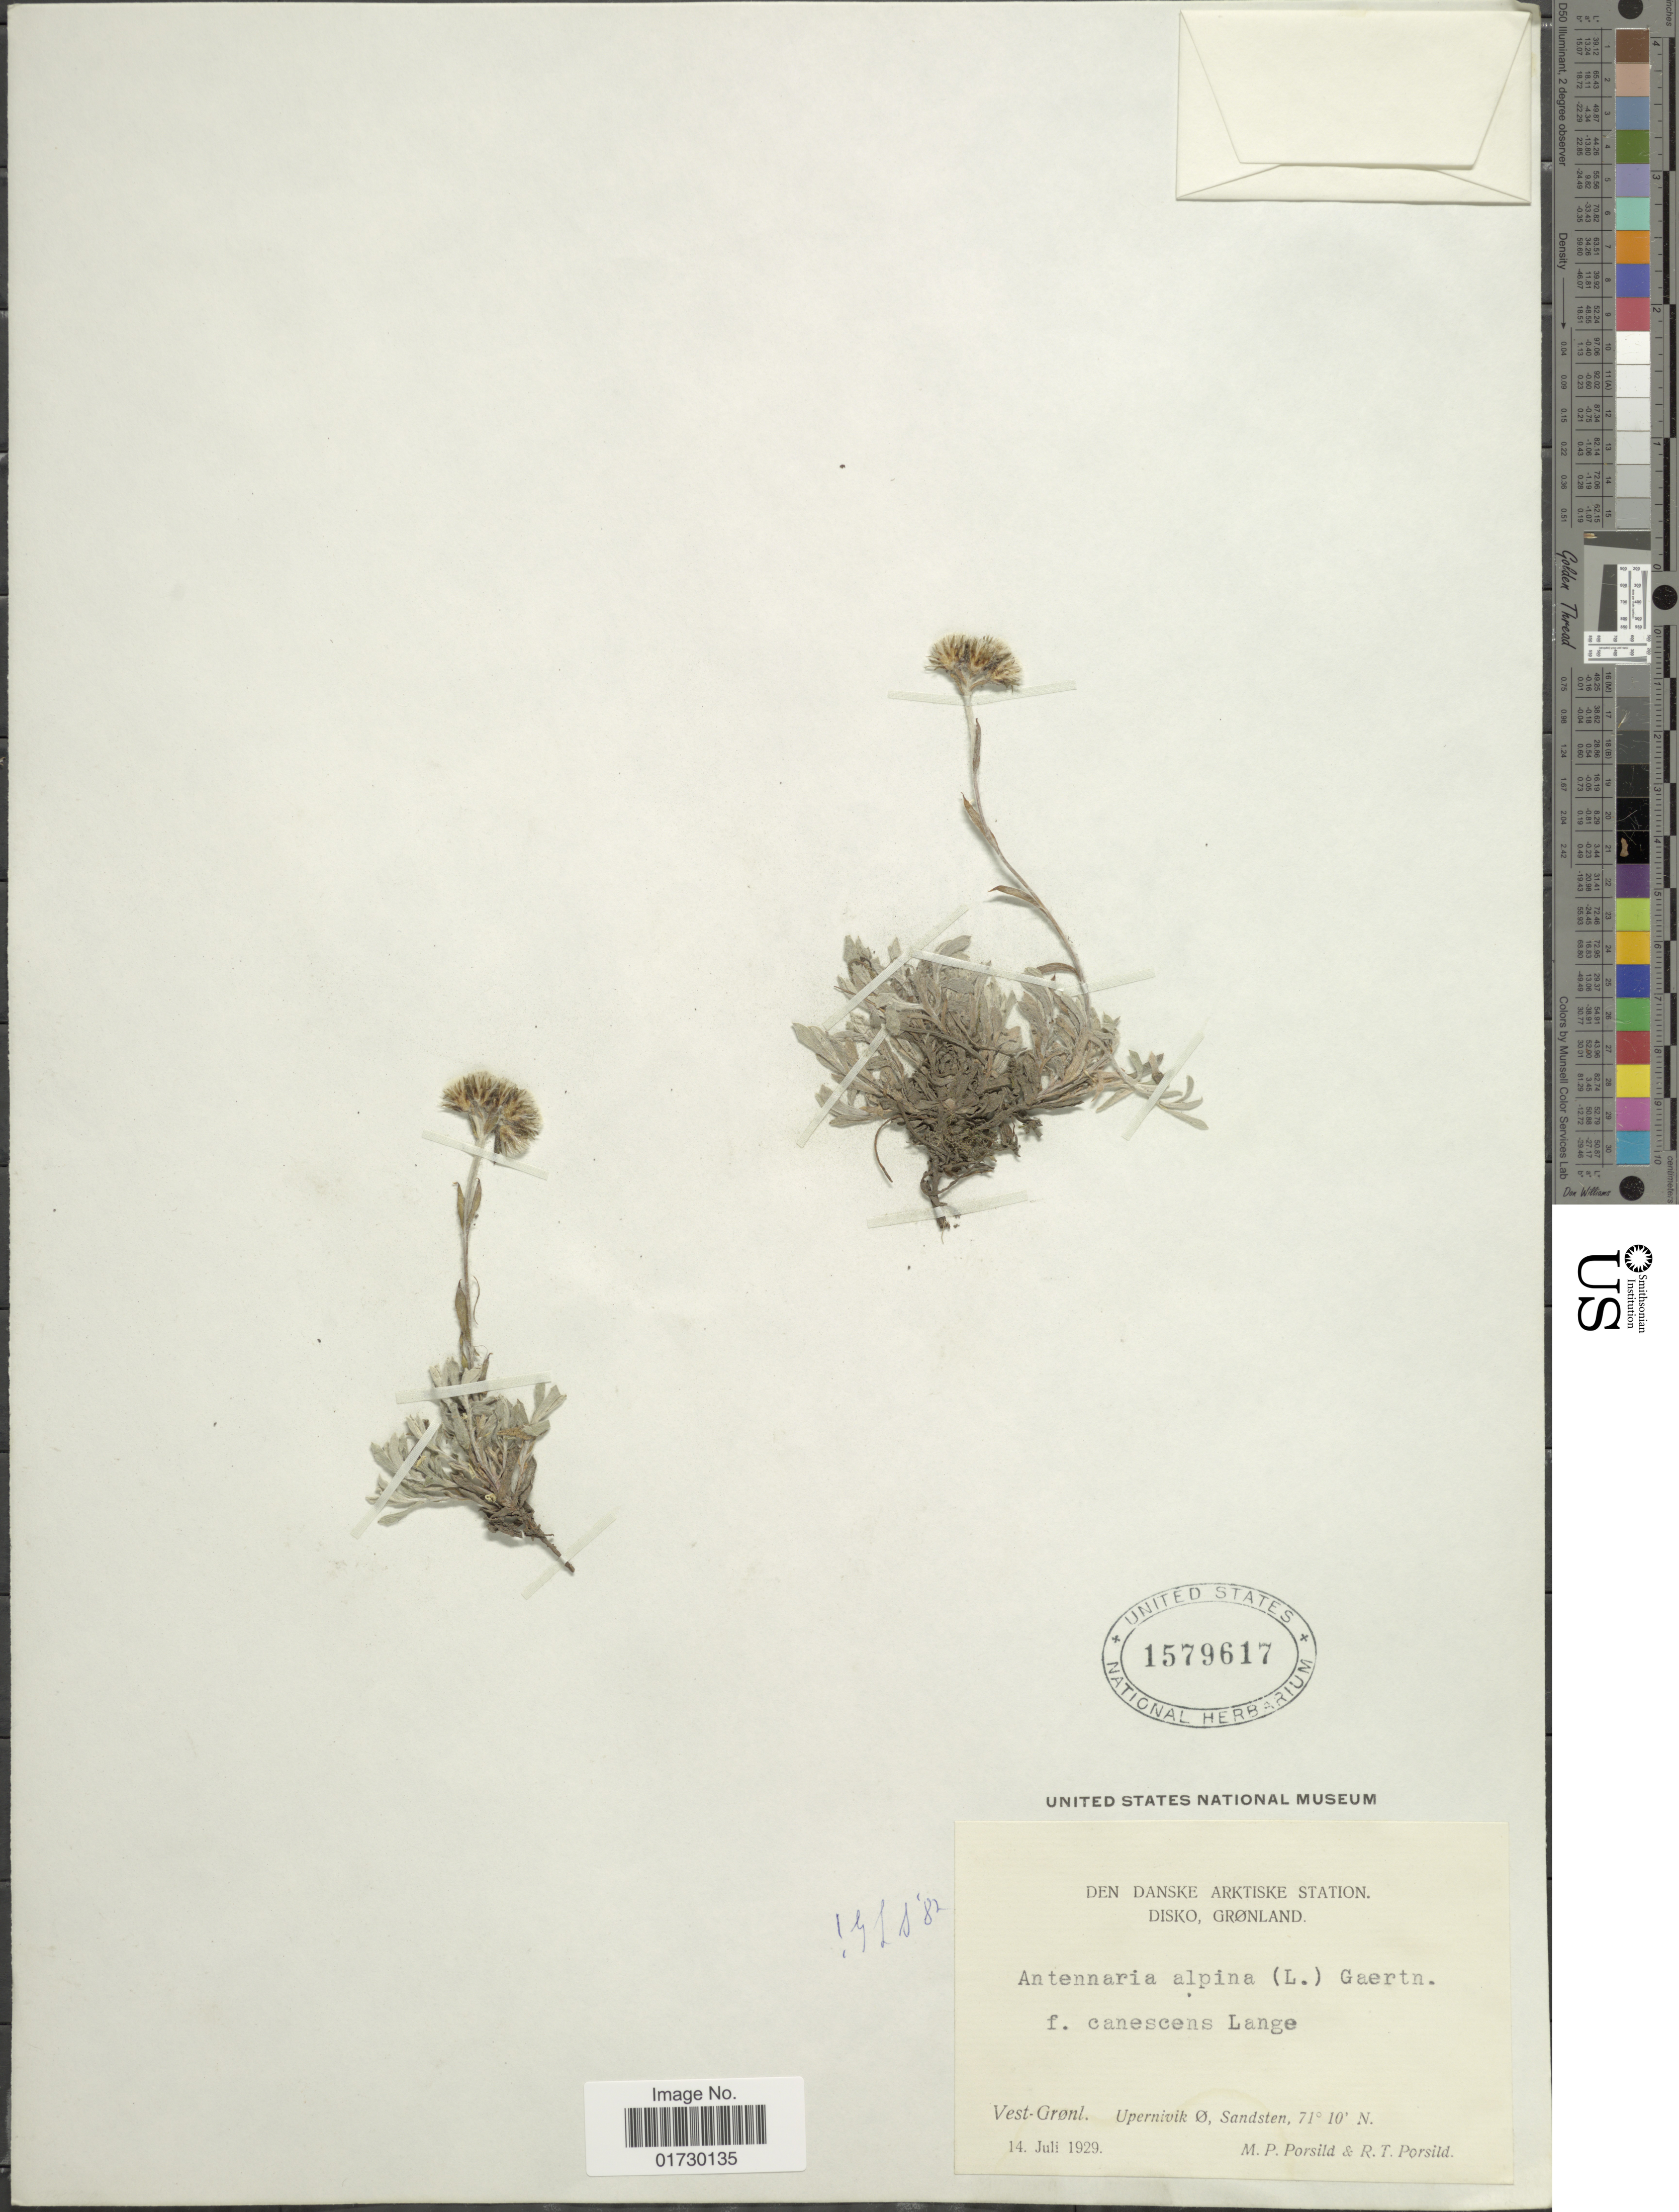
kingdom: Plantae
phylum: Tracheophyta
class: Magnoliopsida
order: Asterales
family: Asteraceae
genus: Antennaria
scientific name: Antennaria alpina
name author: (L.) Gaertn.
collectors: M. P. Porsild & R. T. Porsild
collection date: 1929-07-14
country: Greenland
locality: Vest-Gronl. Upernivik O, Sandsten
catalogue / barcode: US 1579617